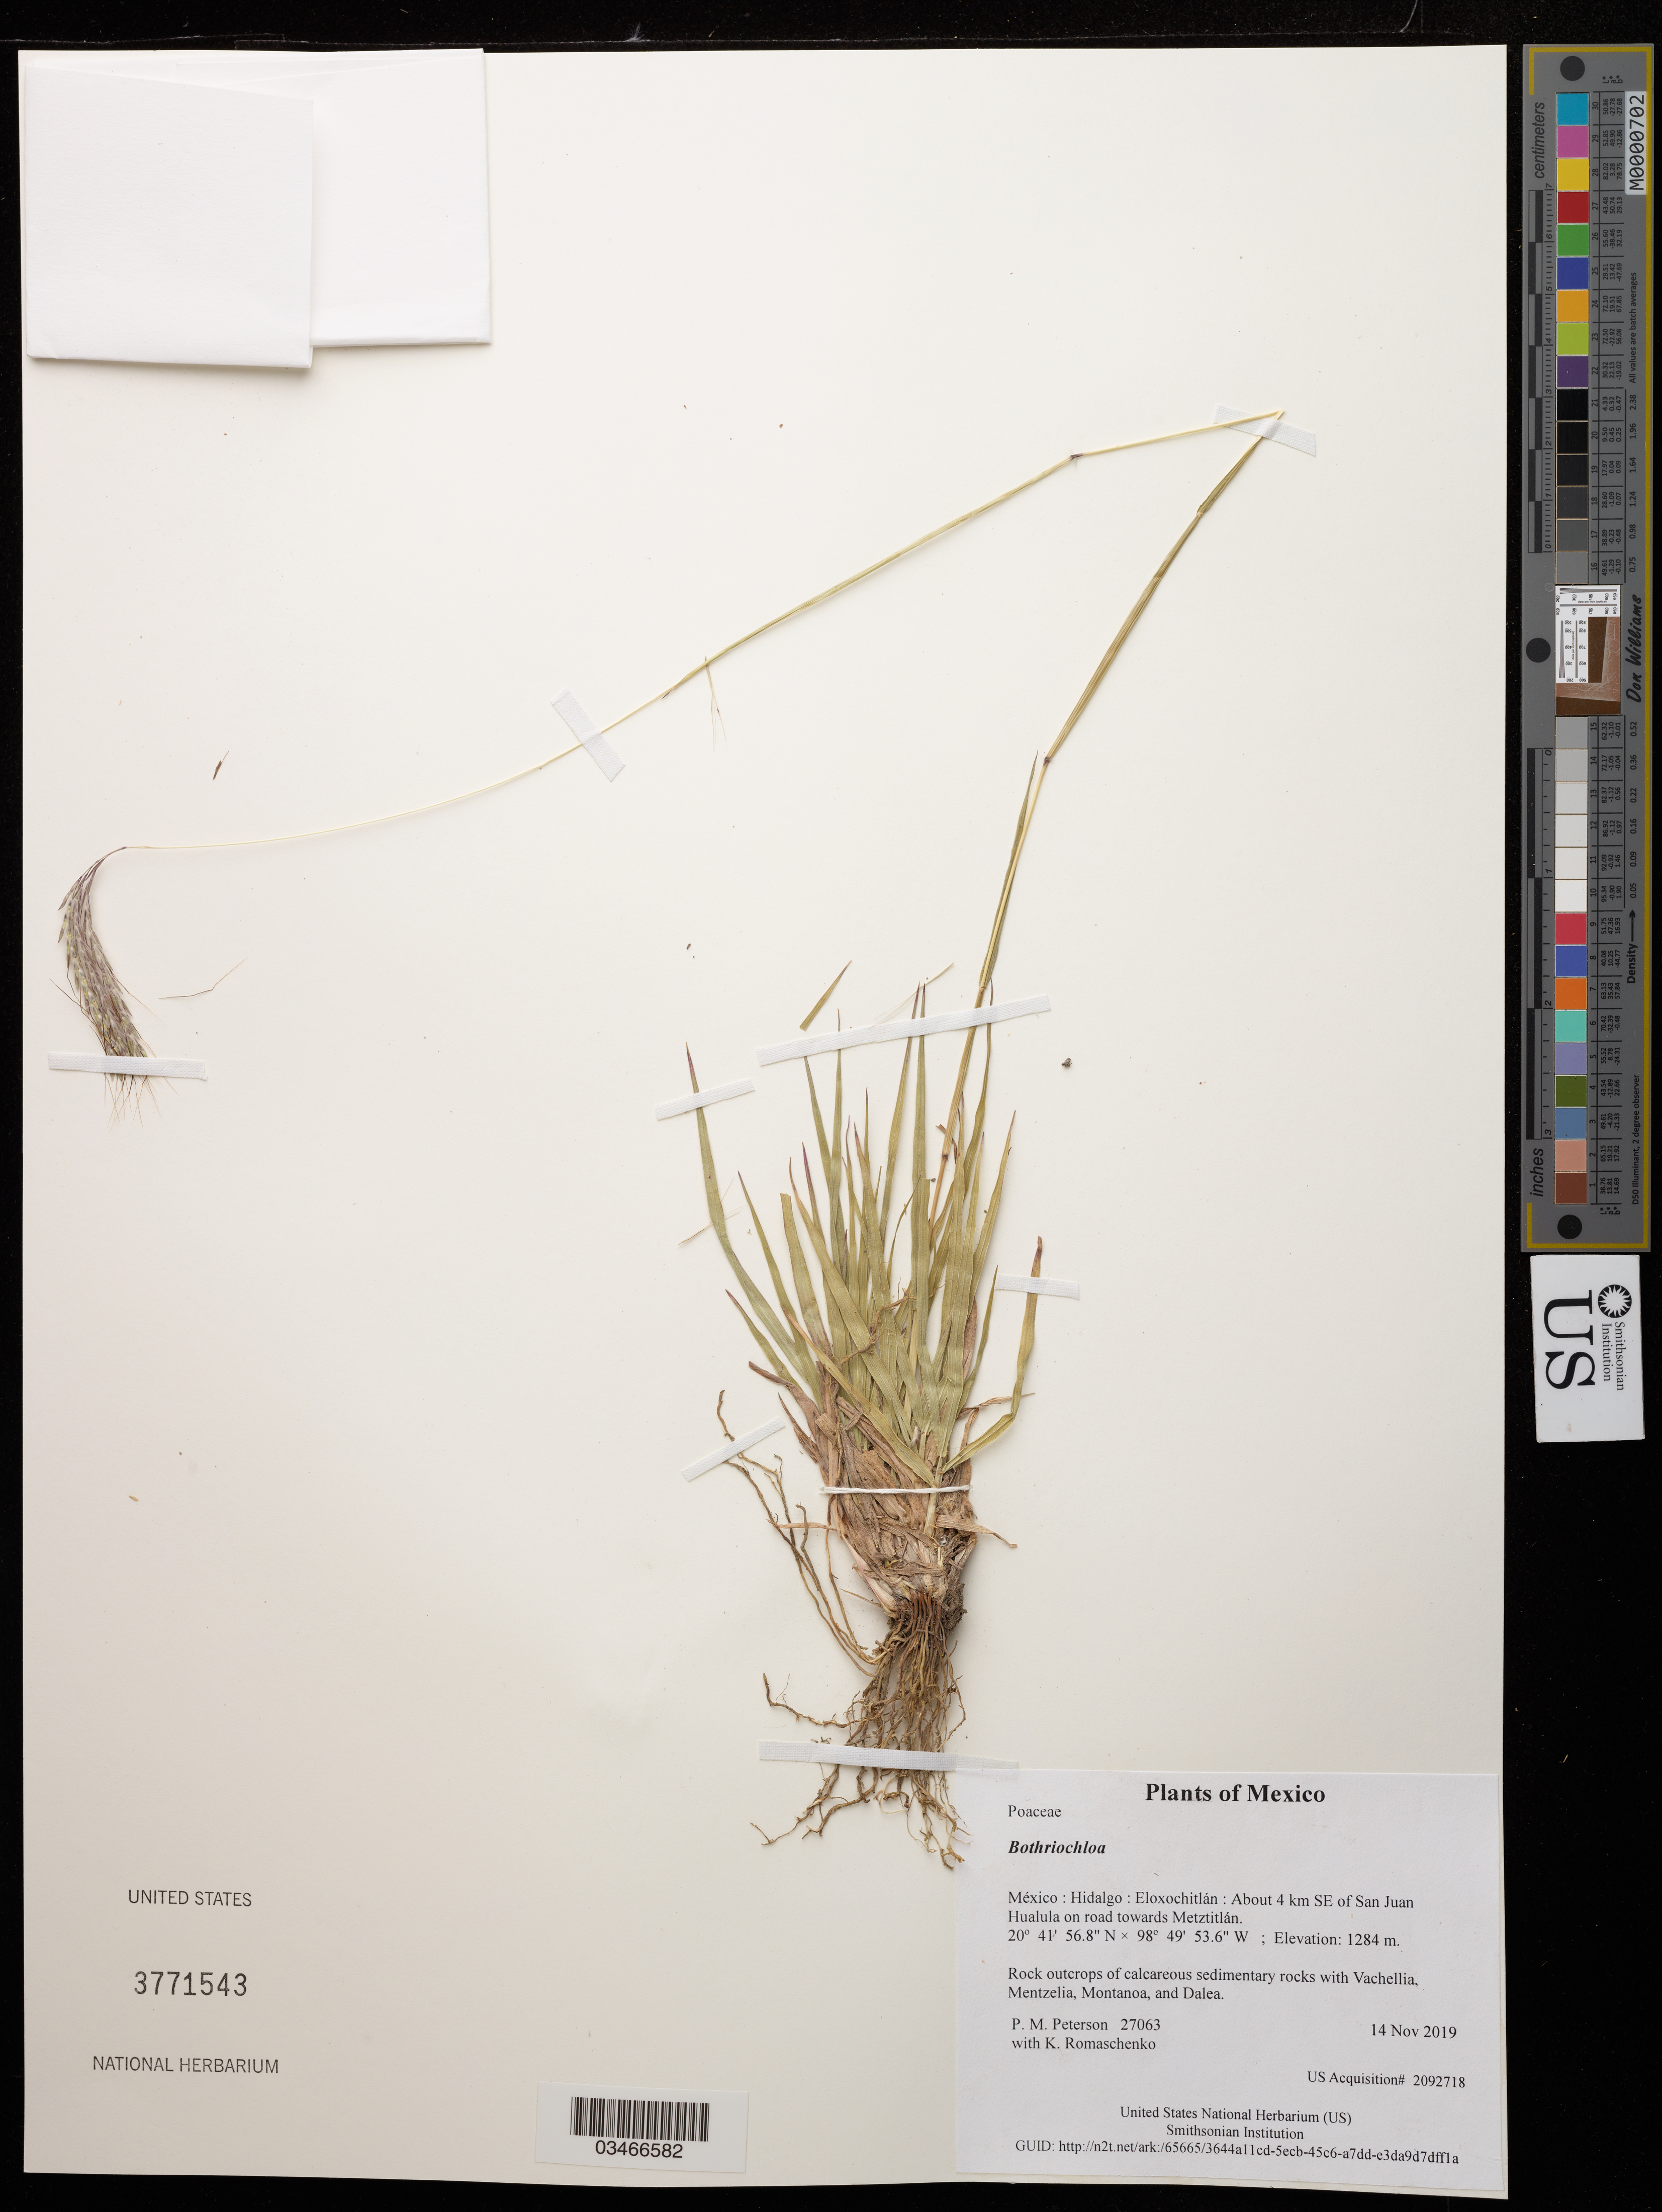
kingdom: Plantae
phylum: Tracheophyta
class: Liliopsida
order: Poales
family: Poaceae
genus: Bothriochloa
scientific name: Bothriochloa sp.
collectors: P. M. Peterson & K. Romaschenko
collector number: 27063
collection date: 2019-11-14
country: México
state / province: Hidalgo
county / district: Eloxochitlán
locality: About 4 km SE of San Juan Hualula on road towards Metztitlán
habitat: Rock outcrops of calcareous sedimentary rocks with Vachellia, Mentzelia, Montanoa, and Dalea.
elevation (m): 1284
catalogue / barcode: US 3771543